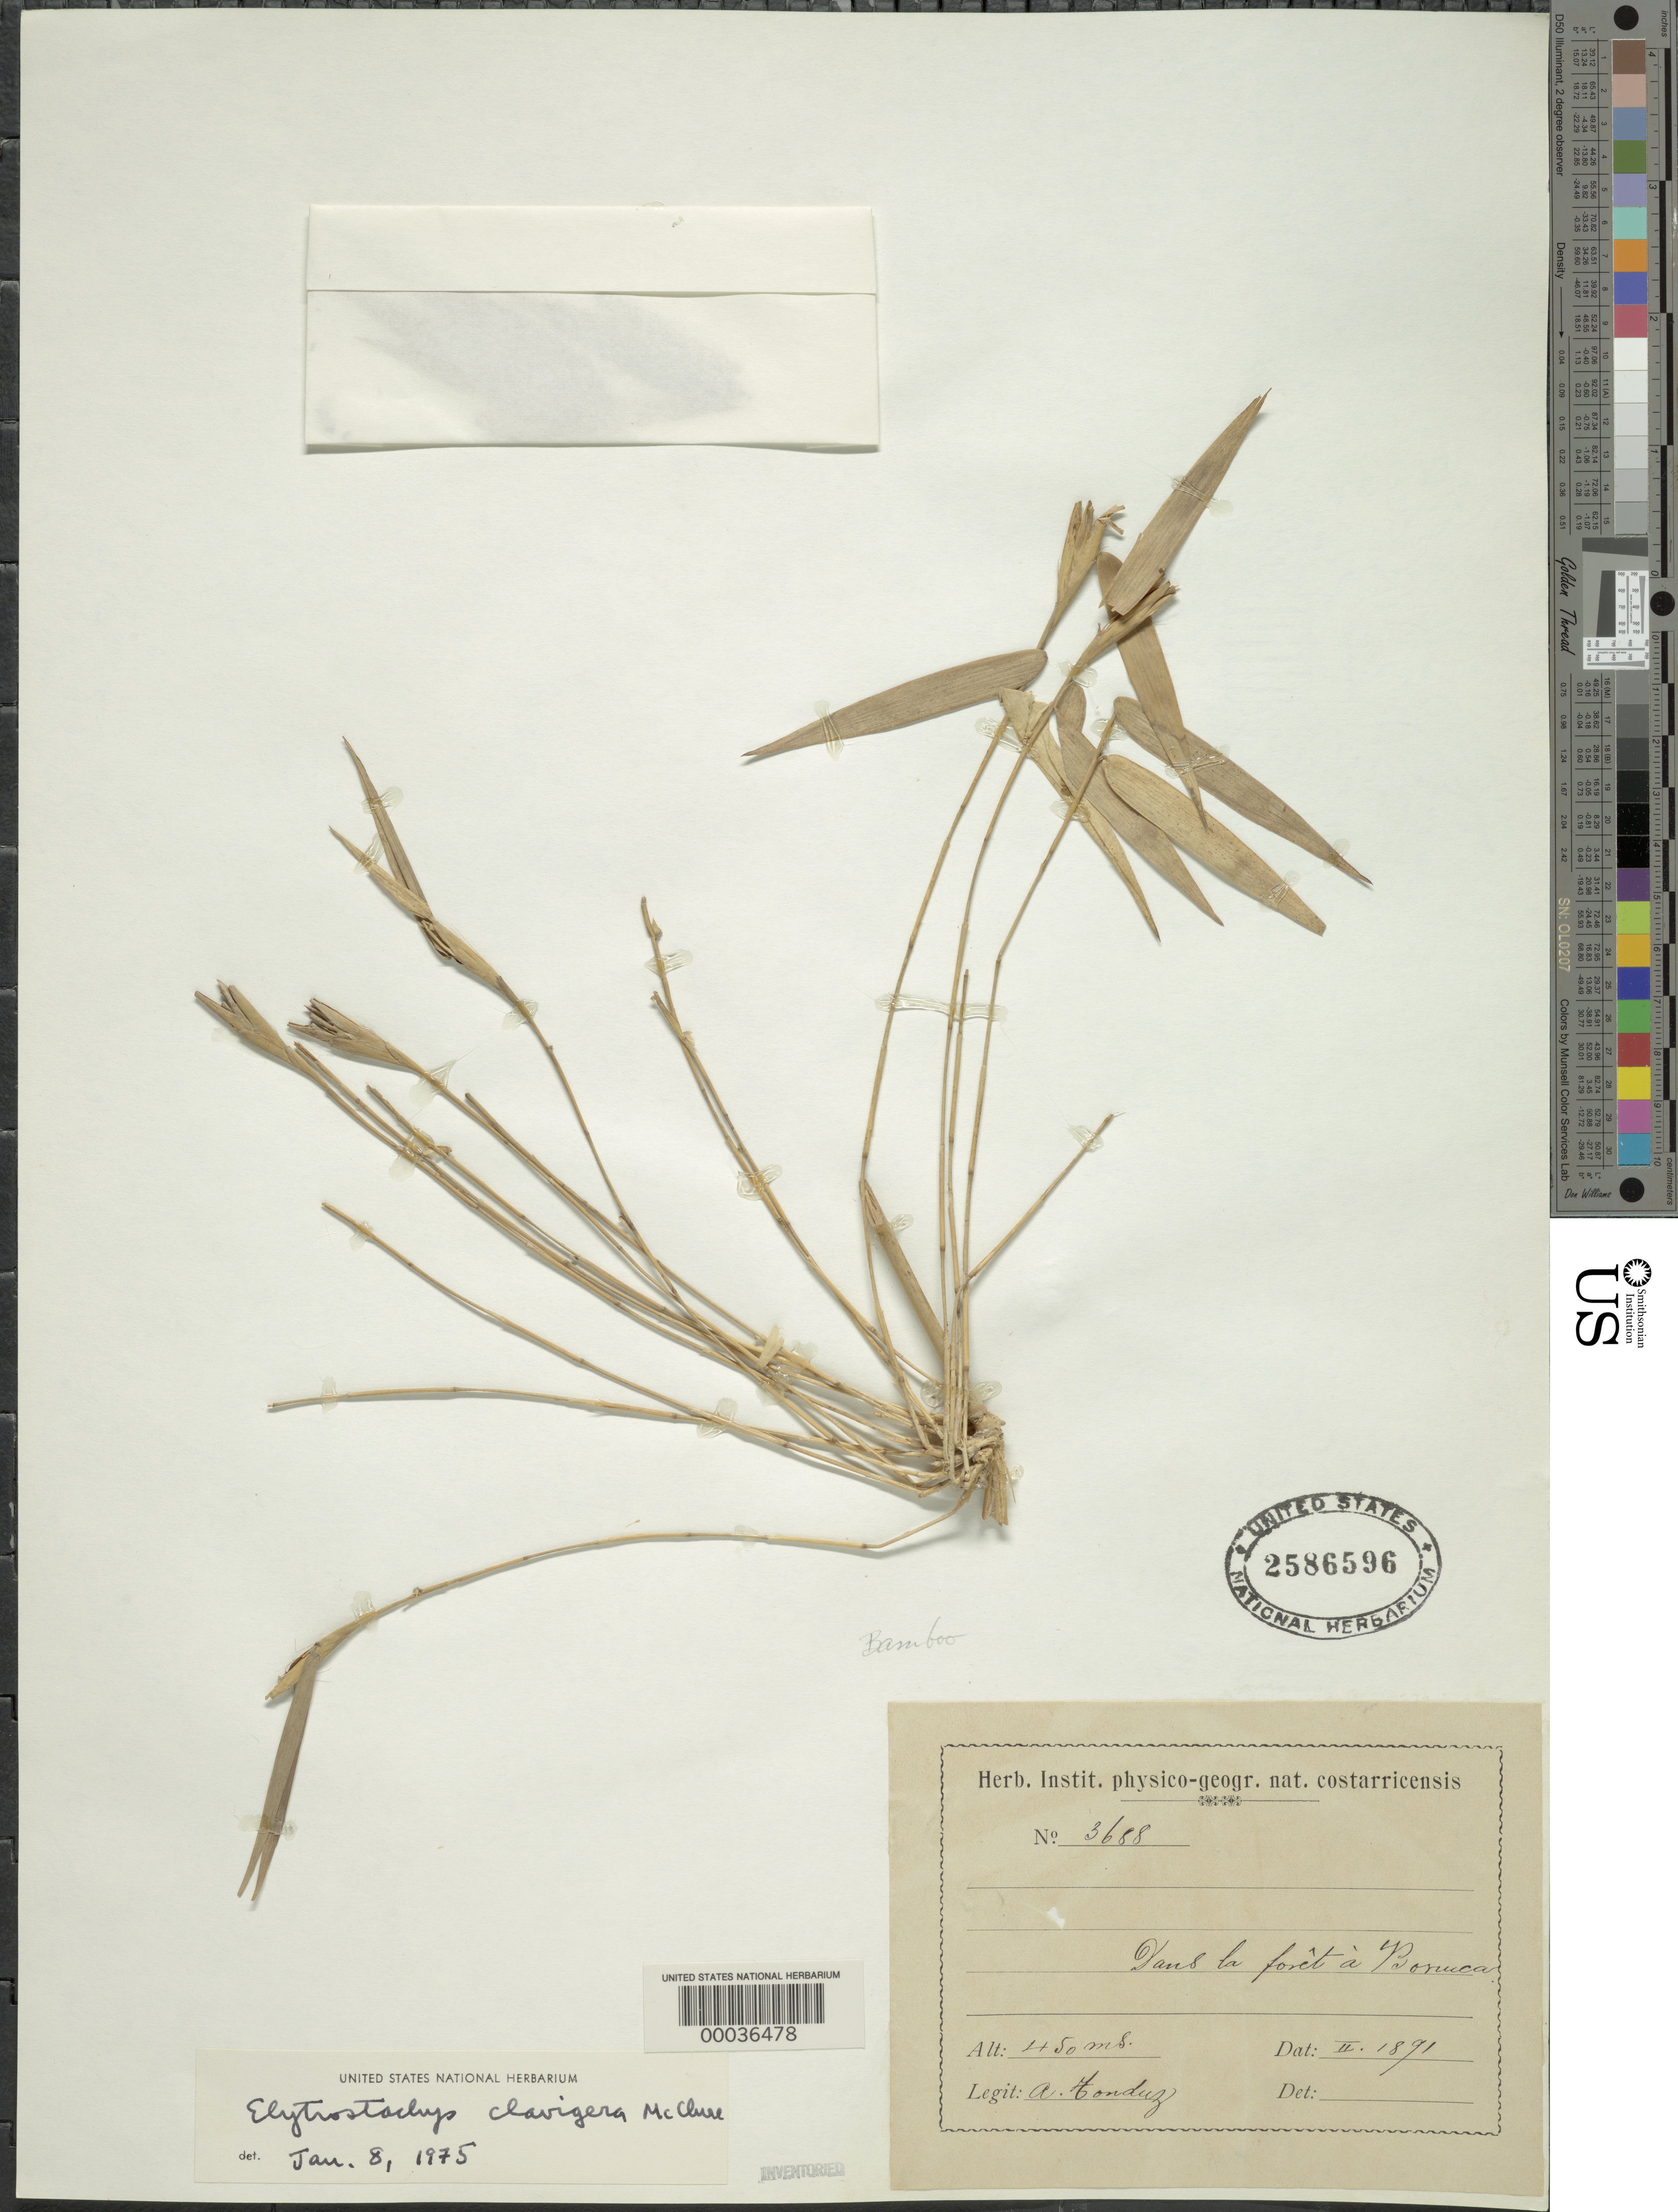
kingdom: Plantae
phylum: Tracheophyta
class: Liliopsida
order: Poales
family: Poaceae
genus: Elytrostachys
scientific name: Elytrostachys clavigera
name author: McClure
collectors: A. Tonduz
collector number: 3688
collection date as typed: Feb 1891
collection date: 1891-02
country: Costa Rica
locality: Boriuca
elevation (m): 450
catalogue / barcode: US 2586596